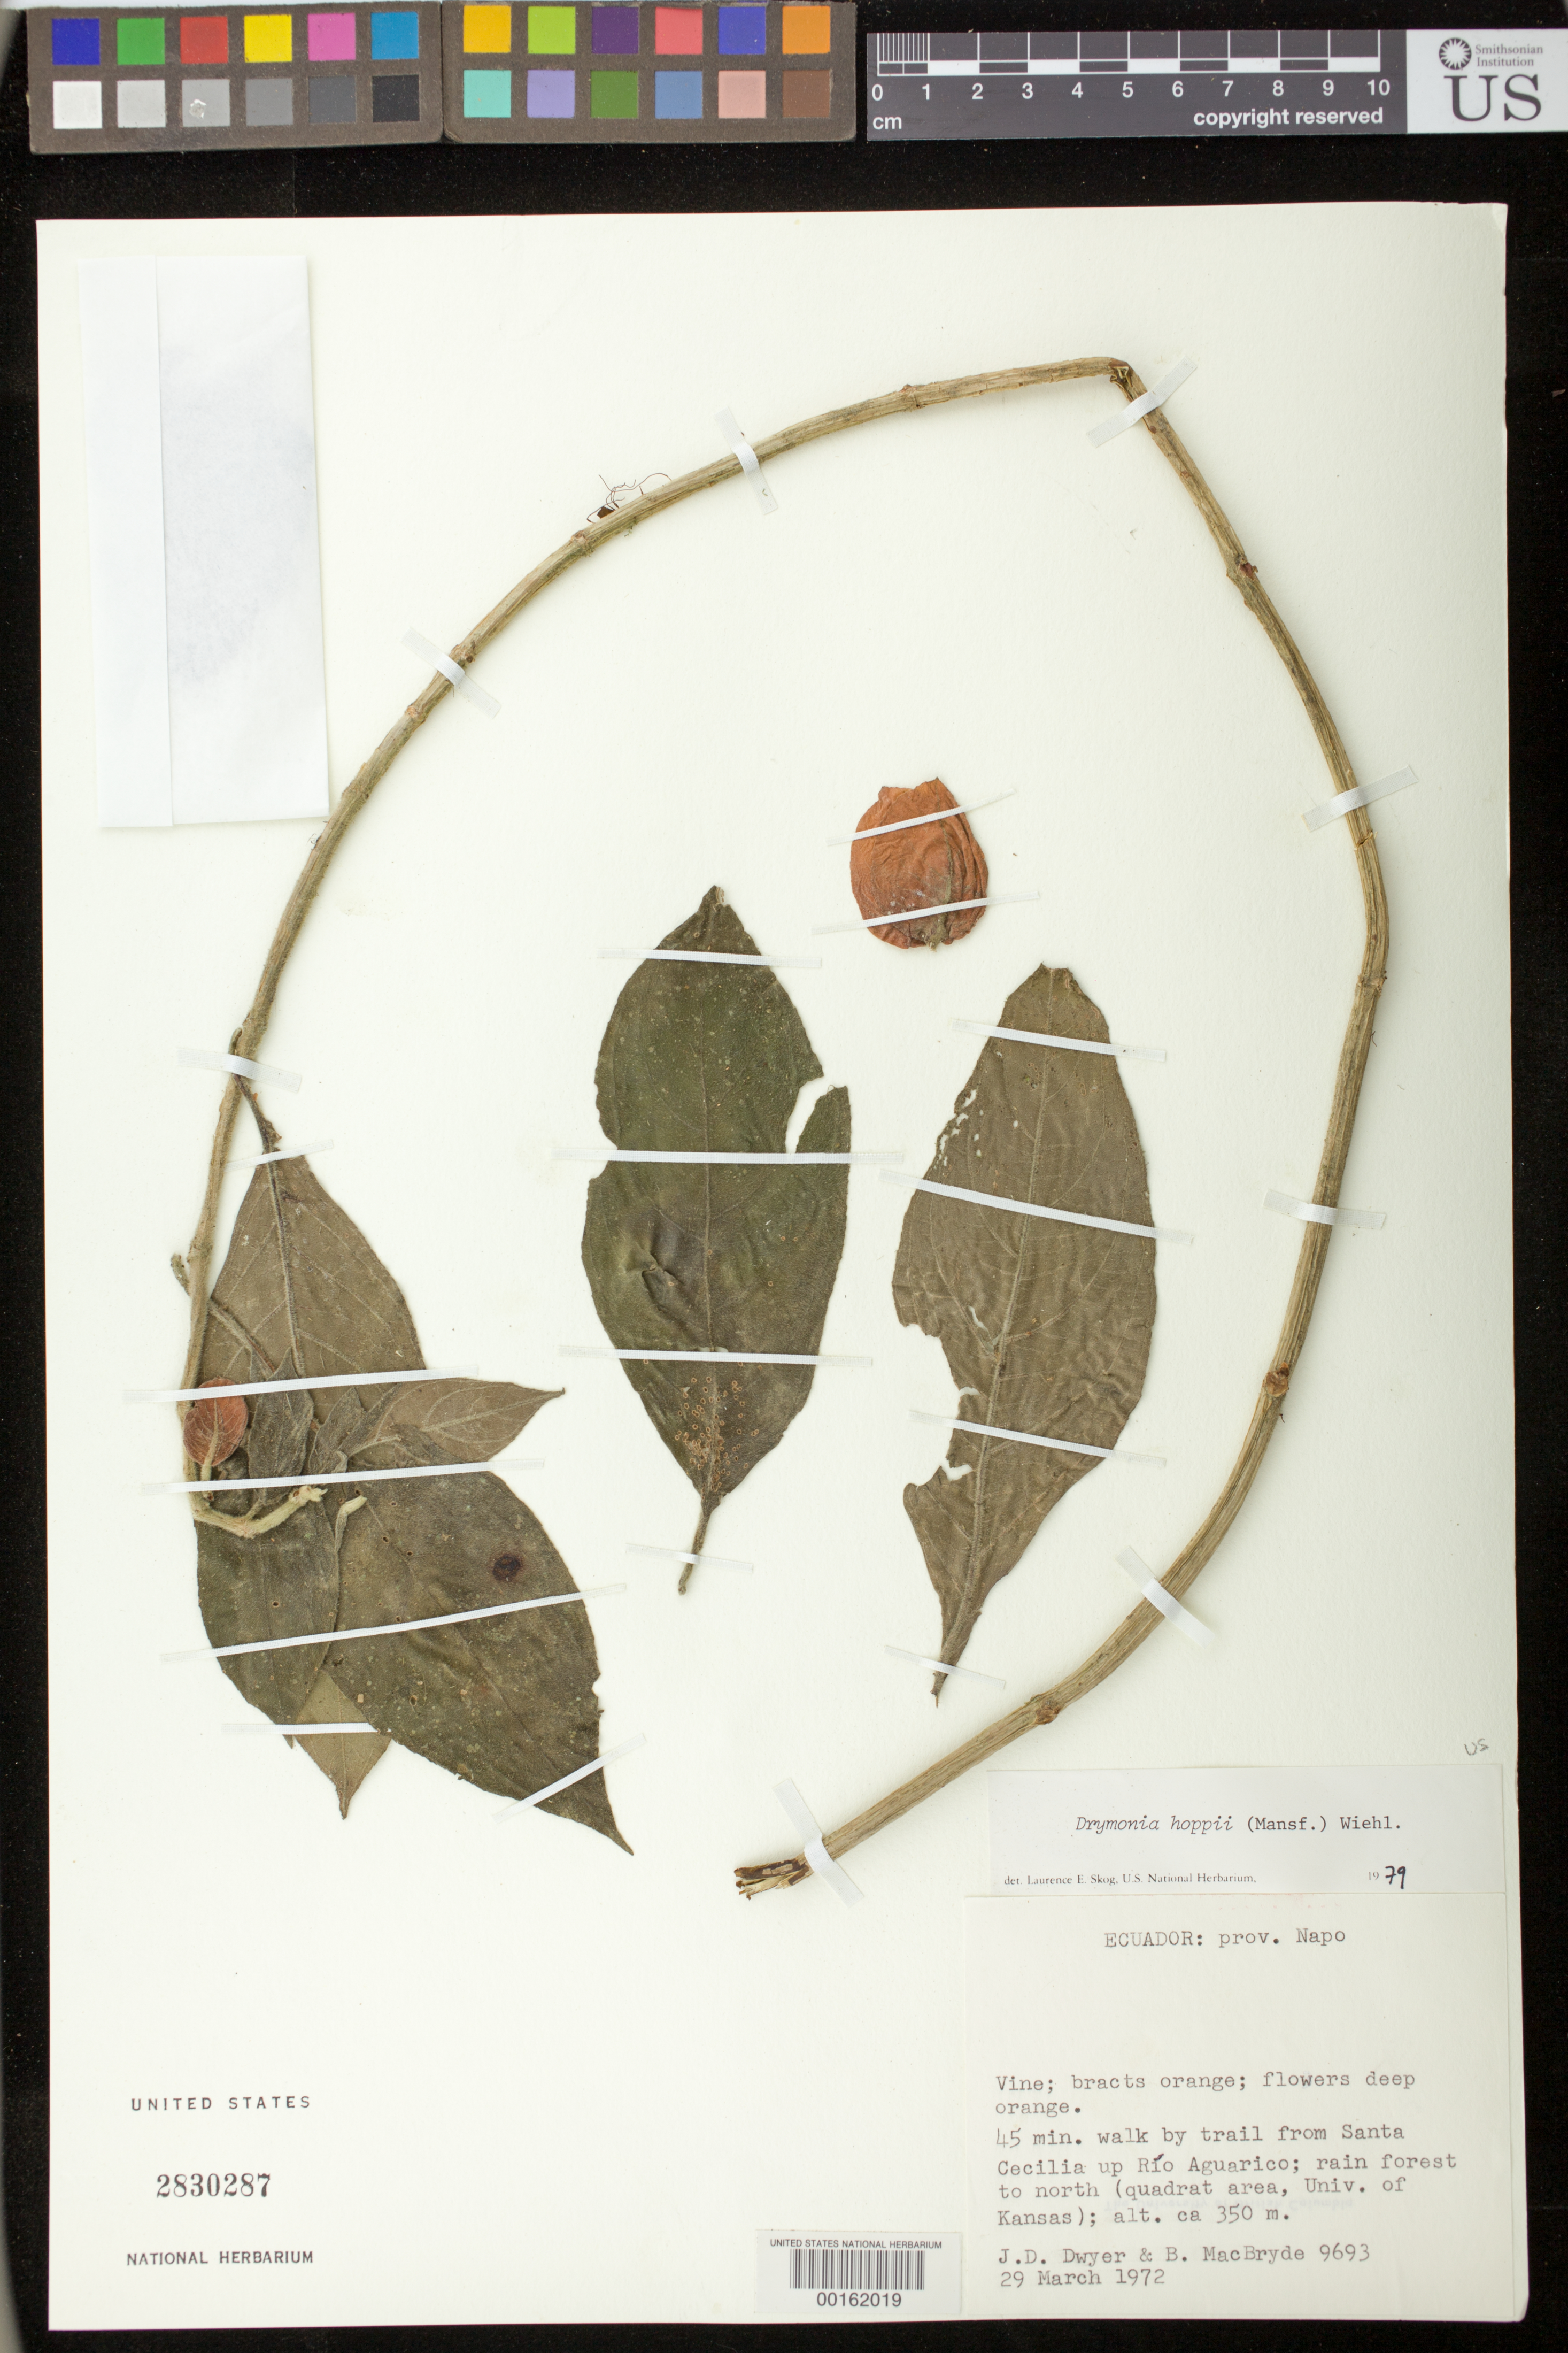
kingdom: Plantae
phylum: Tracheophyta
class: Magnoliopsida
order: Lamiales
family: Gesneriaceae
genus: Drymonia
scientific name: Drymonia hoppii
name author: (Mansf.) Wiehler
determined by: Skog, Laurence E.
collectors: J. D. Dwyer & B. MacBryde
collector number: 9693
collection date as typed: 29 Mar 1972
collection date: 1972-03-29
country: Ecuador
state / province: Sucumbíos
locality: Napo.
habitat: Rain forest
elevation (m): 350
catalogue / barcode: US 2830287